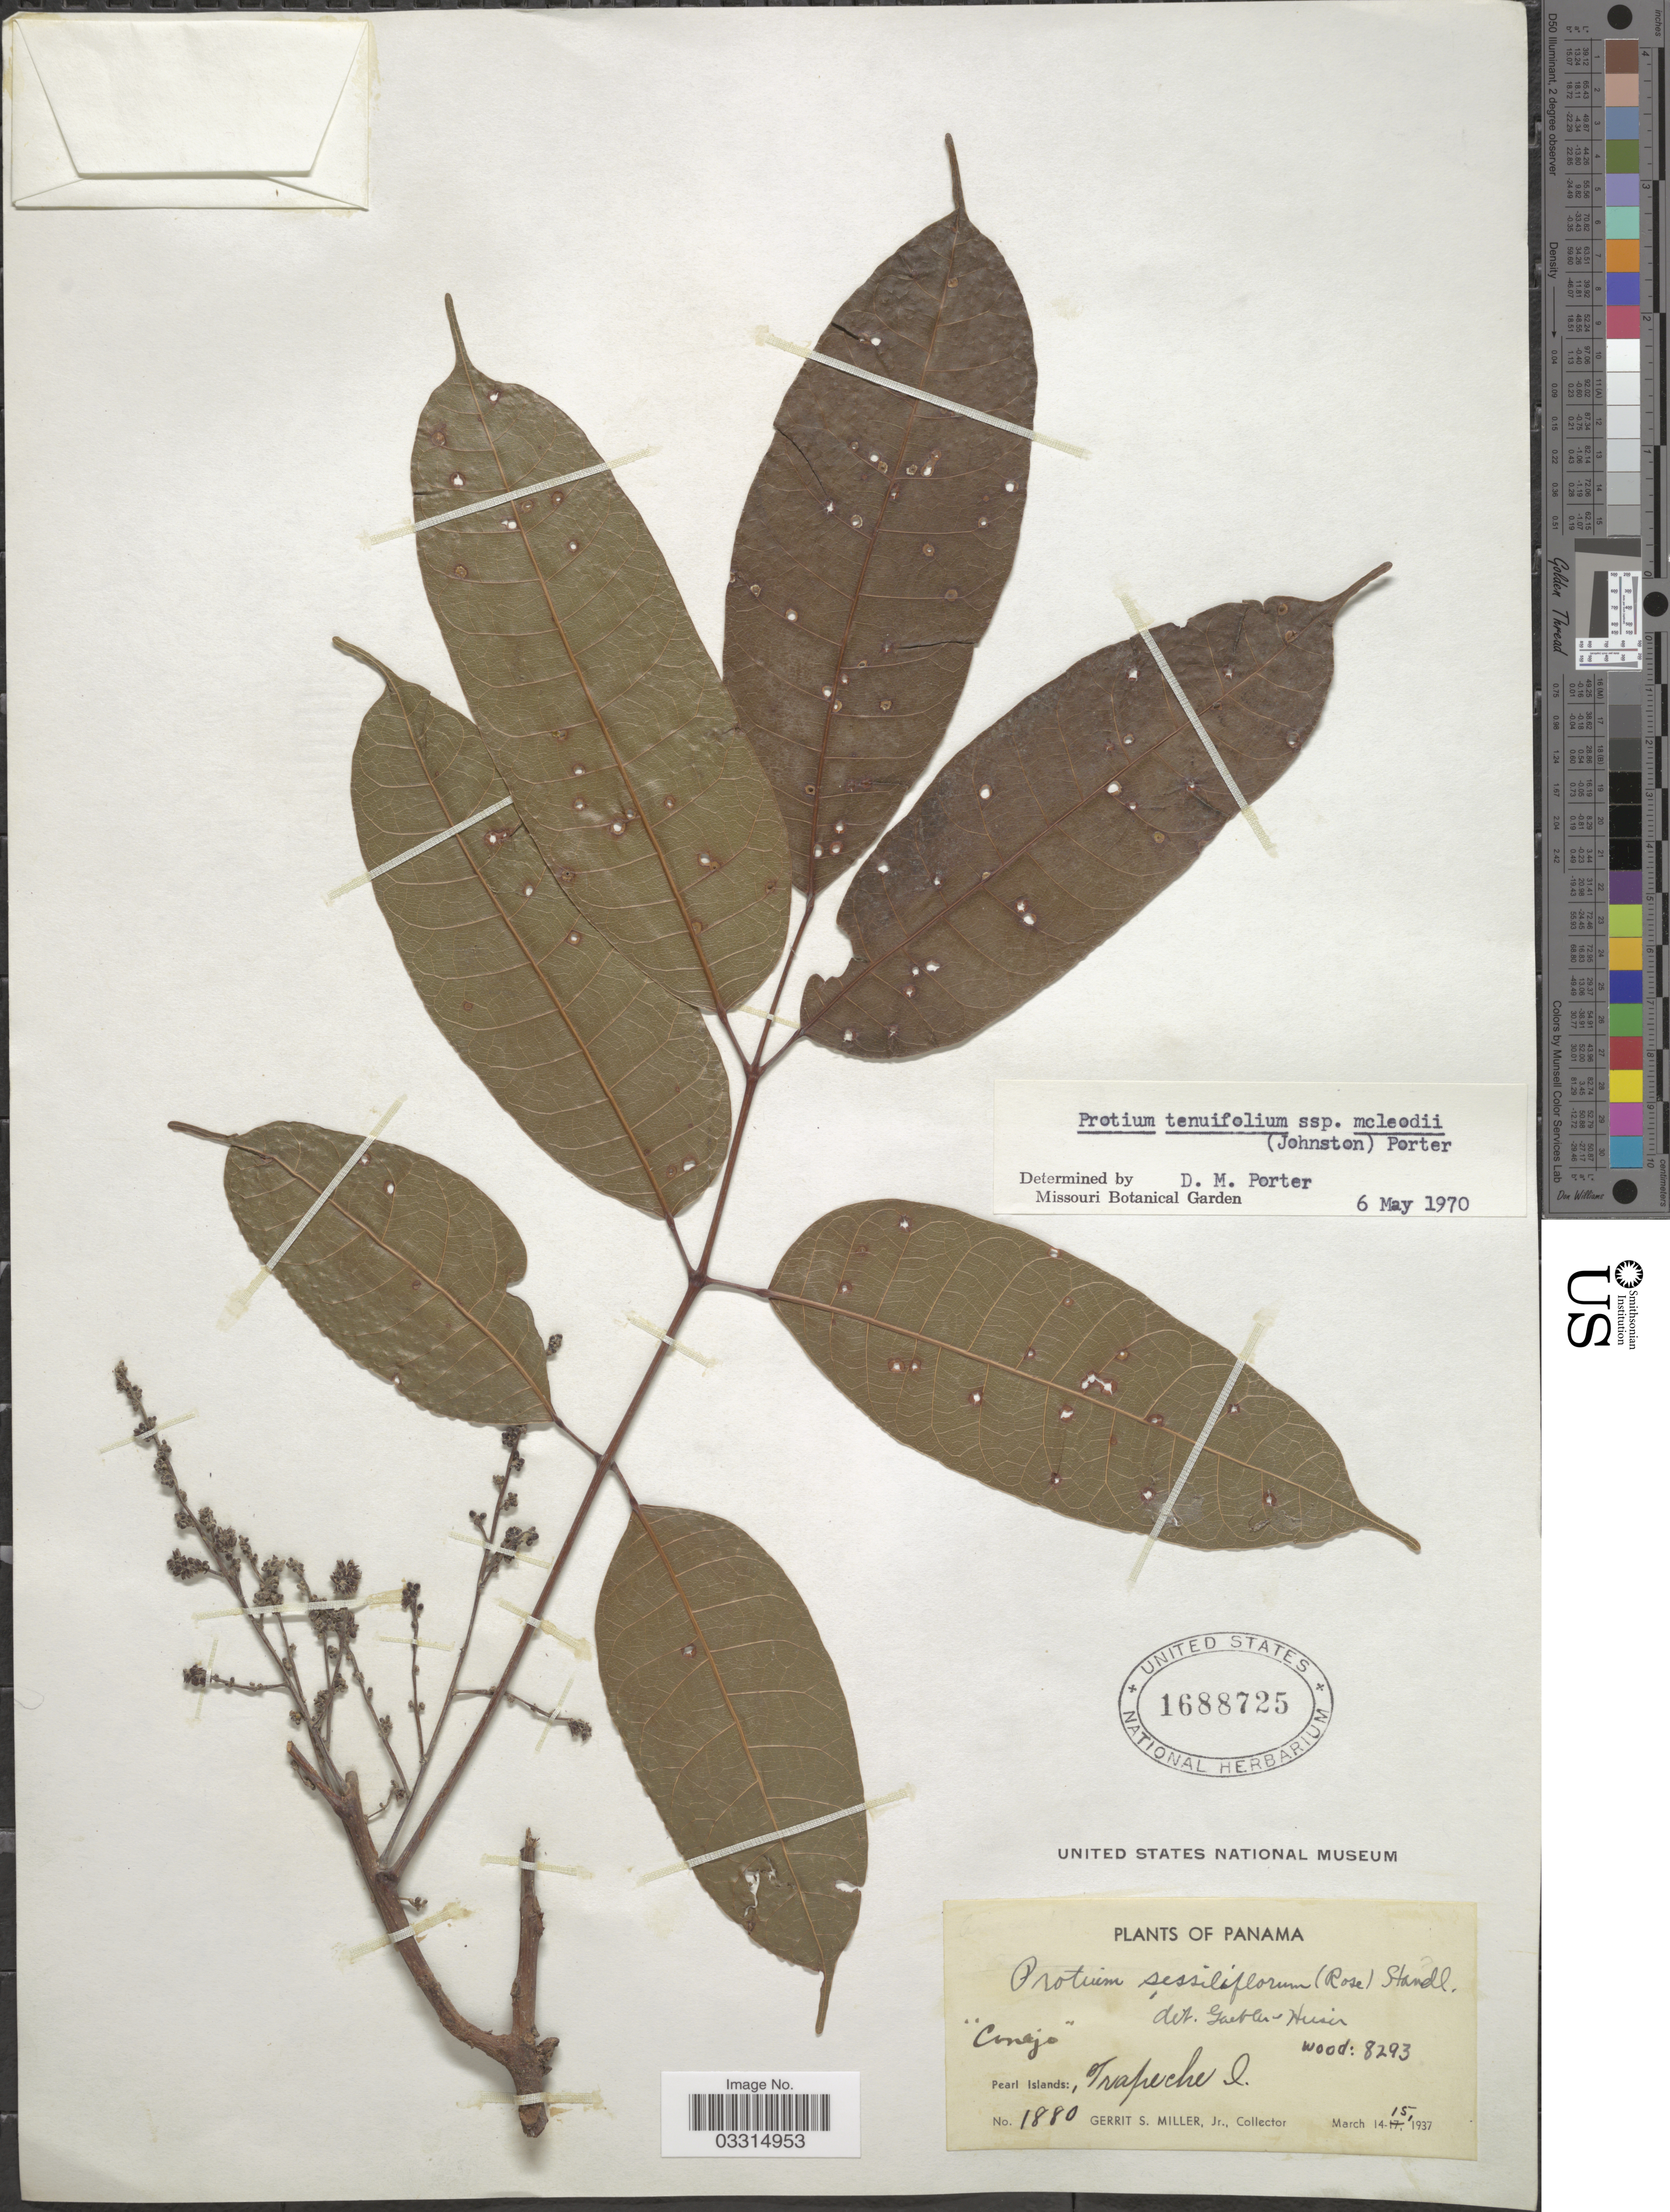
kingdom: Plantae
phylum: Tracheophyta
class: Magnoliopsida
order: Sapindales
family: Burseraceae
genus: Protium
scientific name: Protium tenuifolium var. mcleodii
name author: (I.M. Johnst.) D.M. Porter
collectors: G. S. Miller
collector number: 1880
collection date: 1937-03-14/1937-03-15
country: Panama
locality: Pearl Island:, Trapeche I.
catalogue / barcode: US 1688725